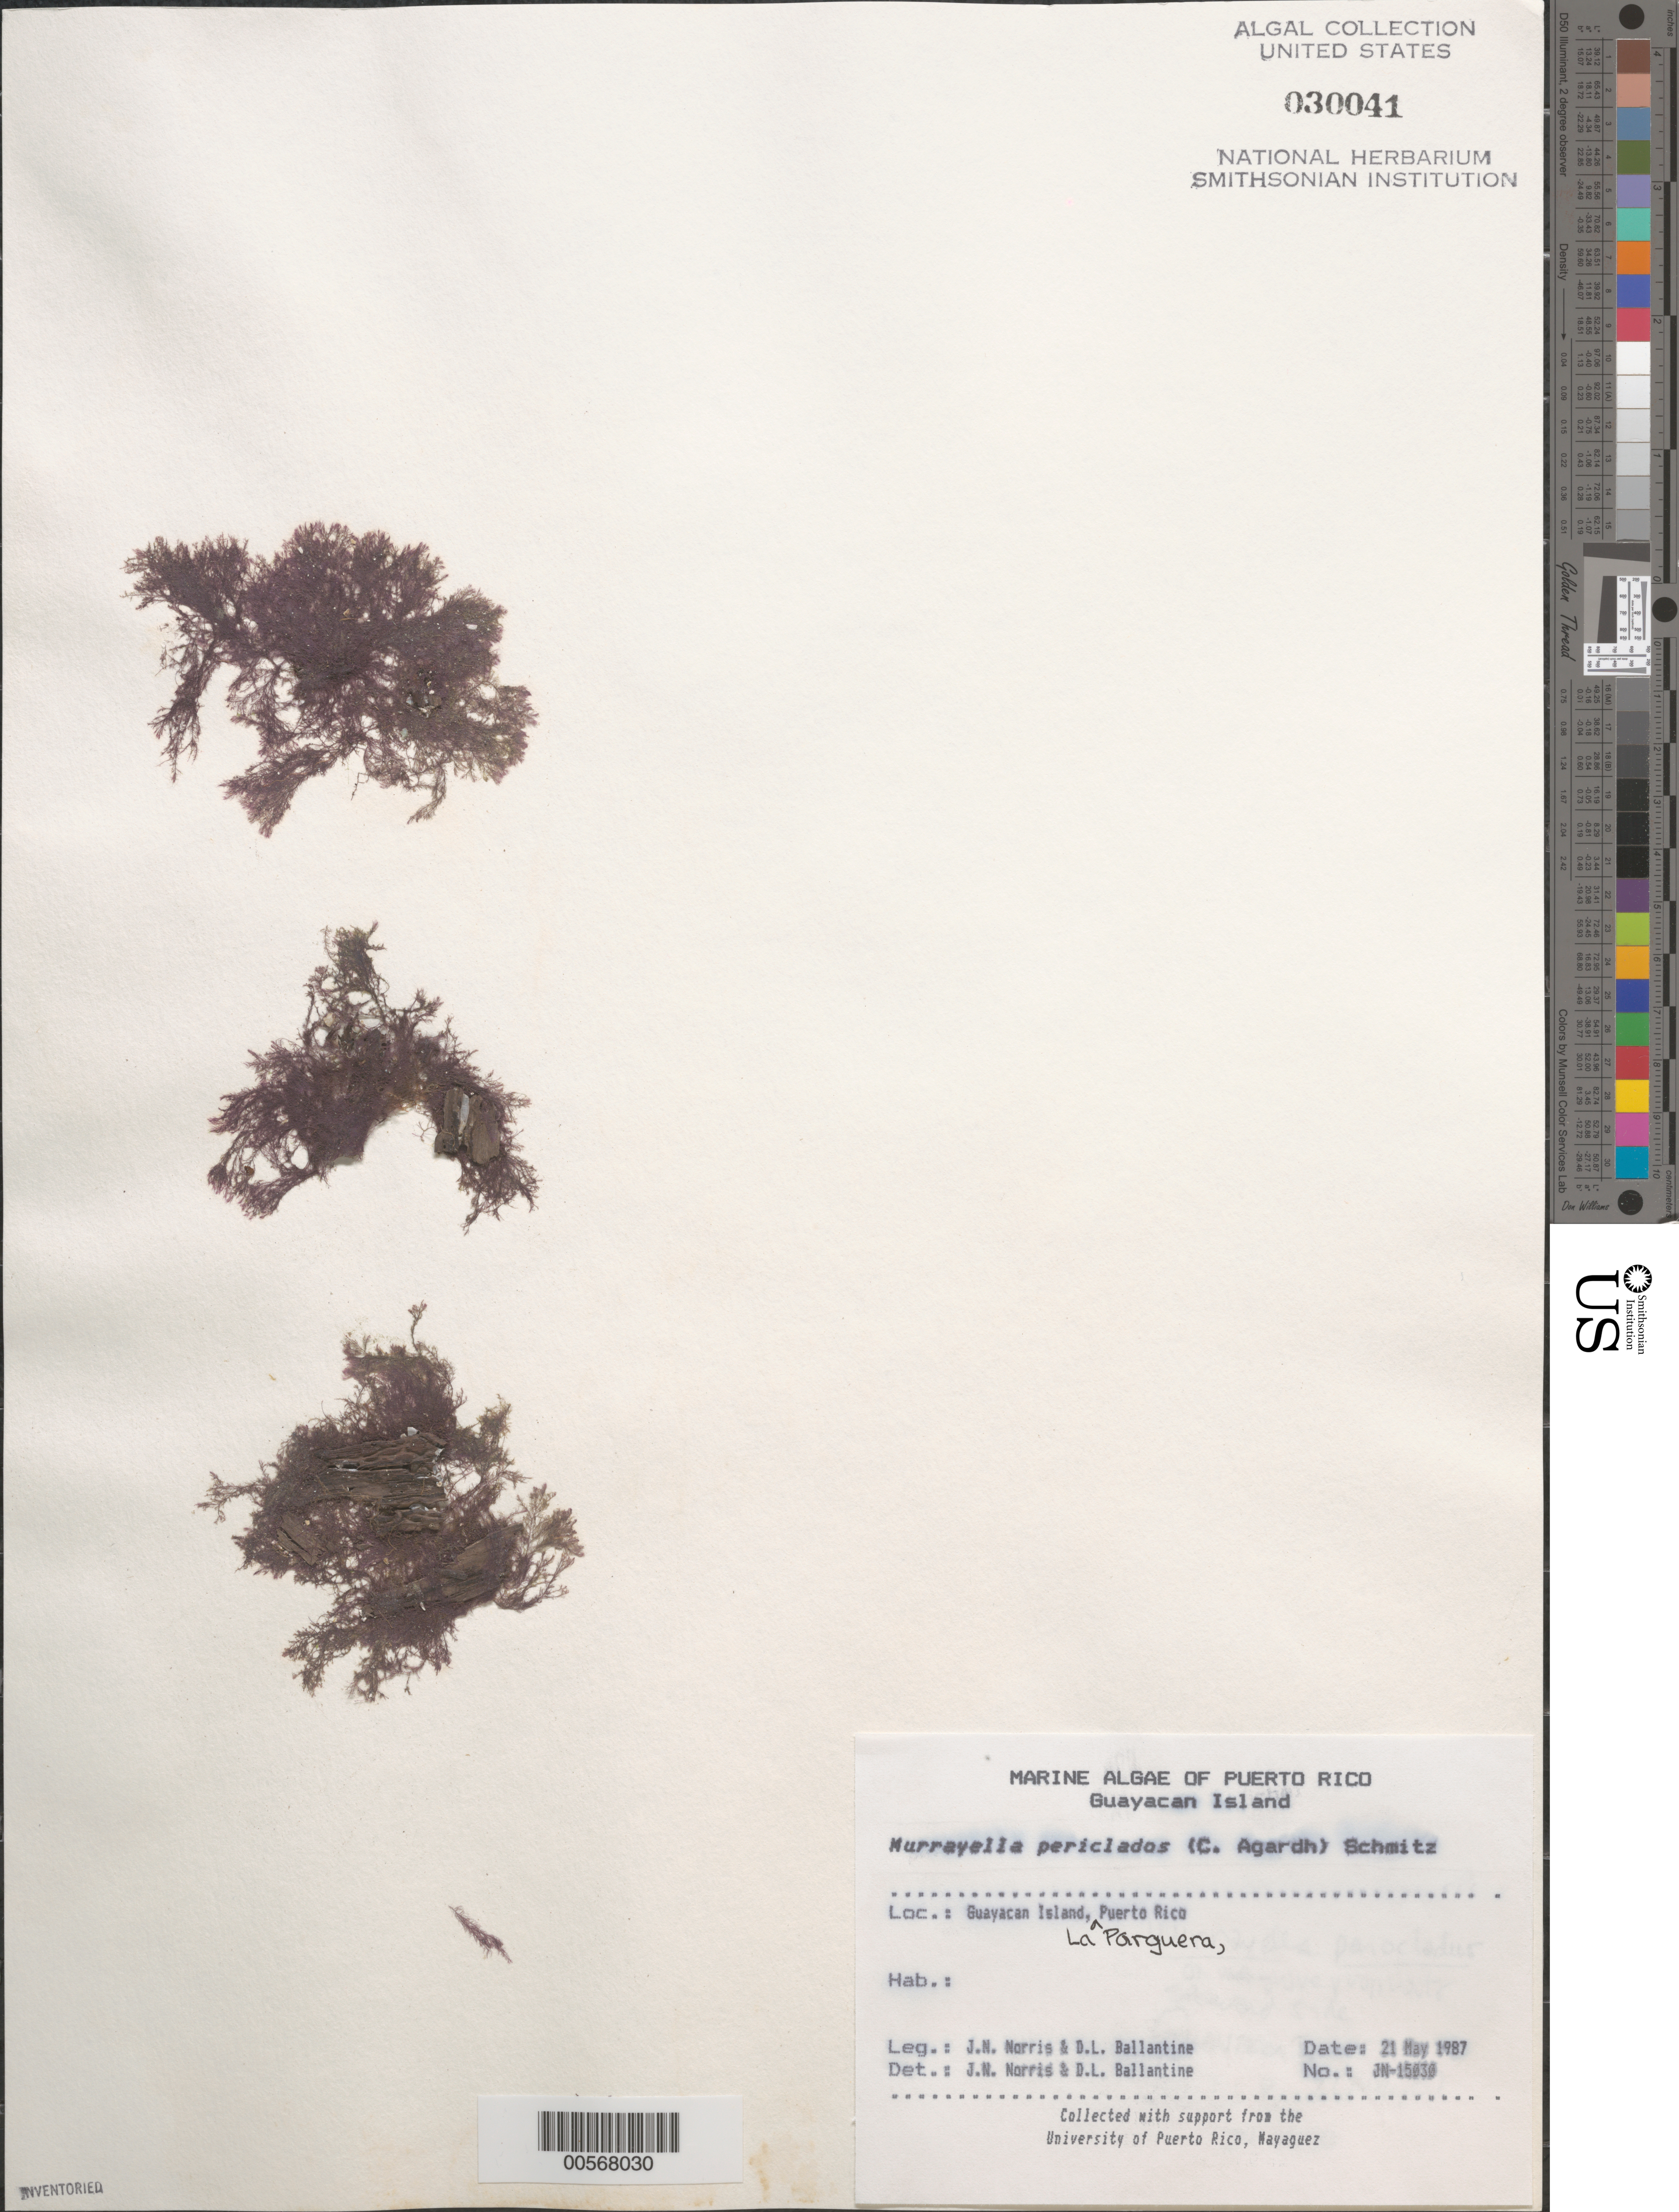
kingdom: Plantae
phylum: Rhodophyta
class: Florideophyceae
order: Ceramiales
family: Rhodomelaceae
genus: Murrayella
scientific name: Murrayella periclados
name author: (C. Agardh) F. Schmitz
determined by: Norris, J. N.; Ballantine, D. L.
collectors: J. N. Norris & D.L. Ballantine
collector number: JN-15030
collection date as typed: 21 May 1987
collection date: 1987-05-21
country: Puerto Rico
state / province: Lajas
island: Guayacan Island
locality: La Parguera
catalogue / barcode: US 30041